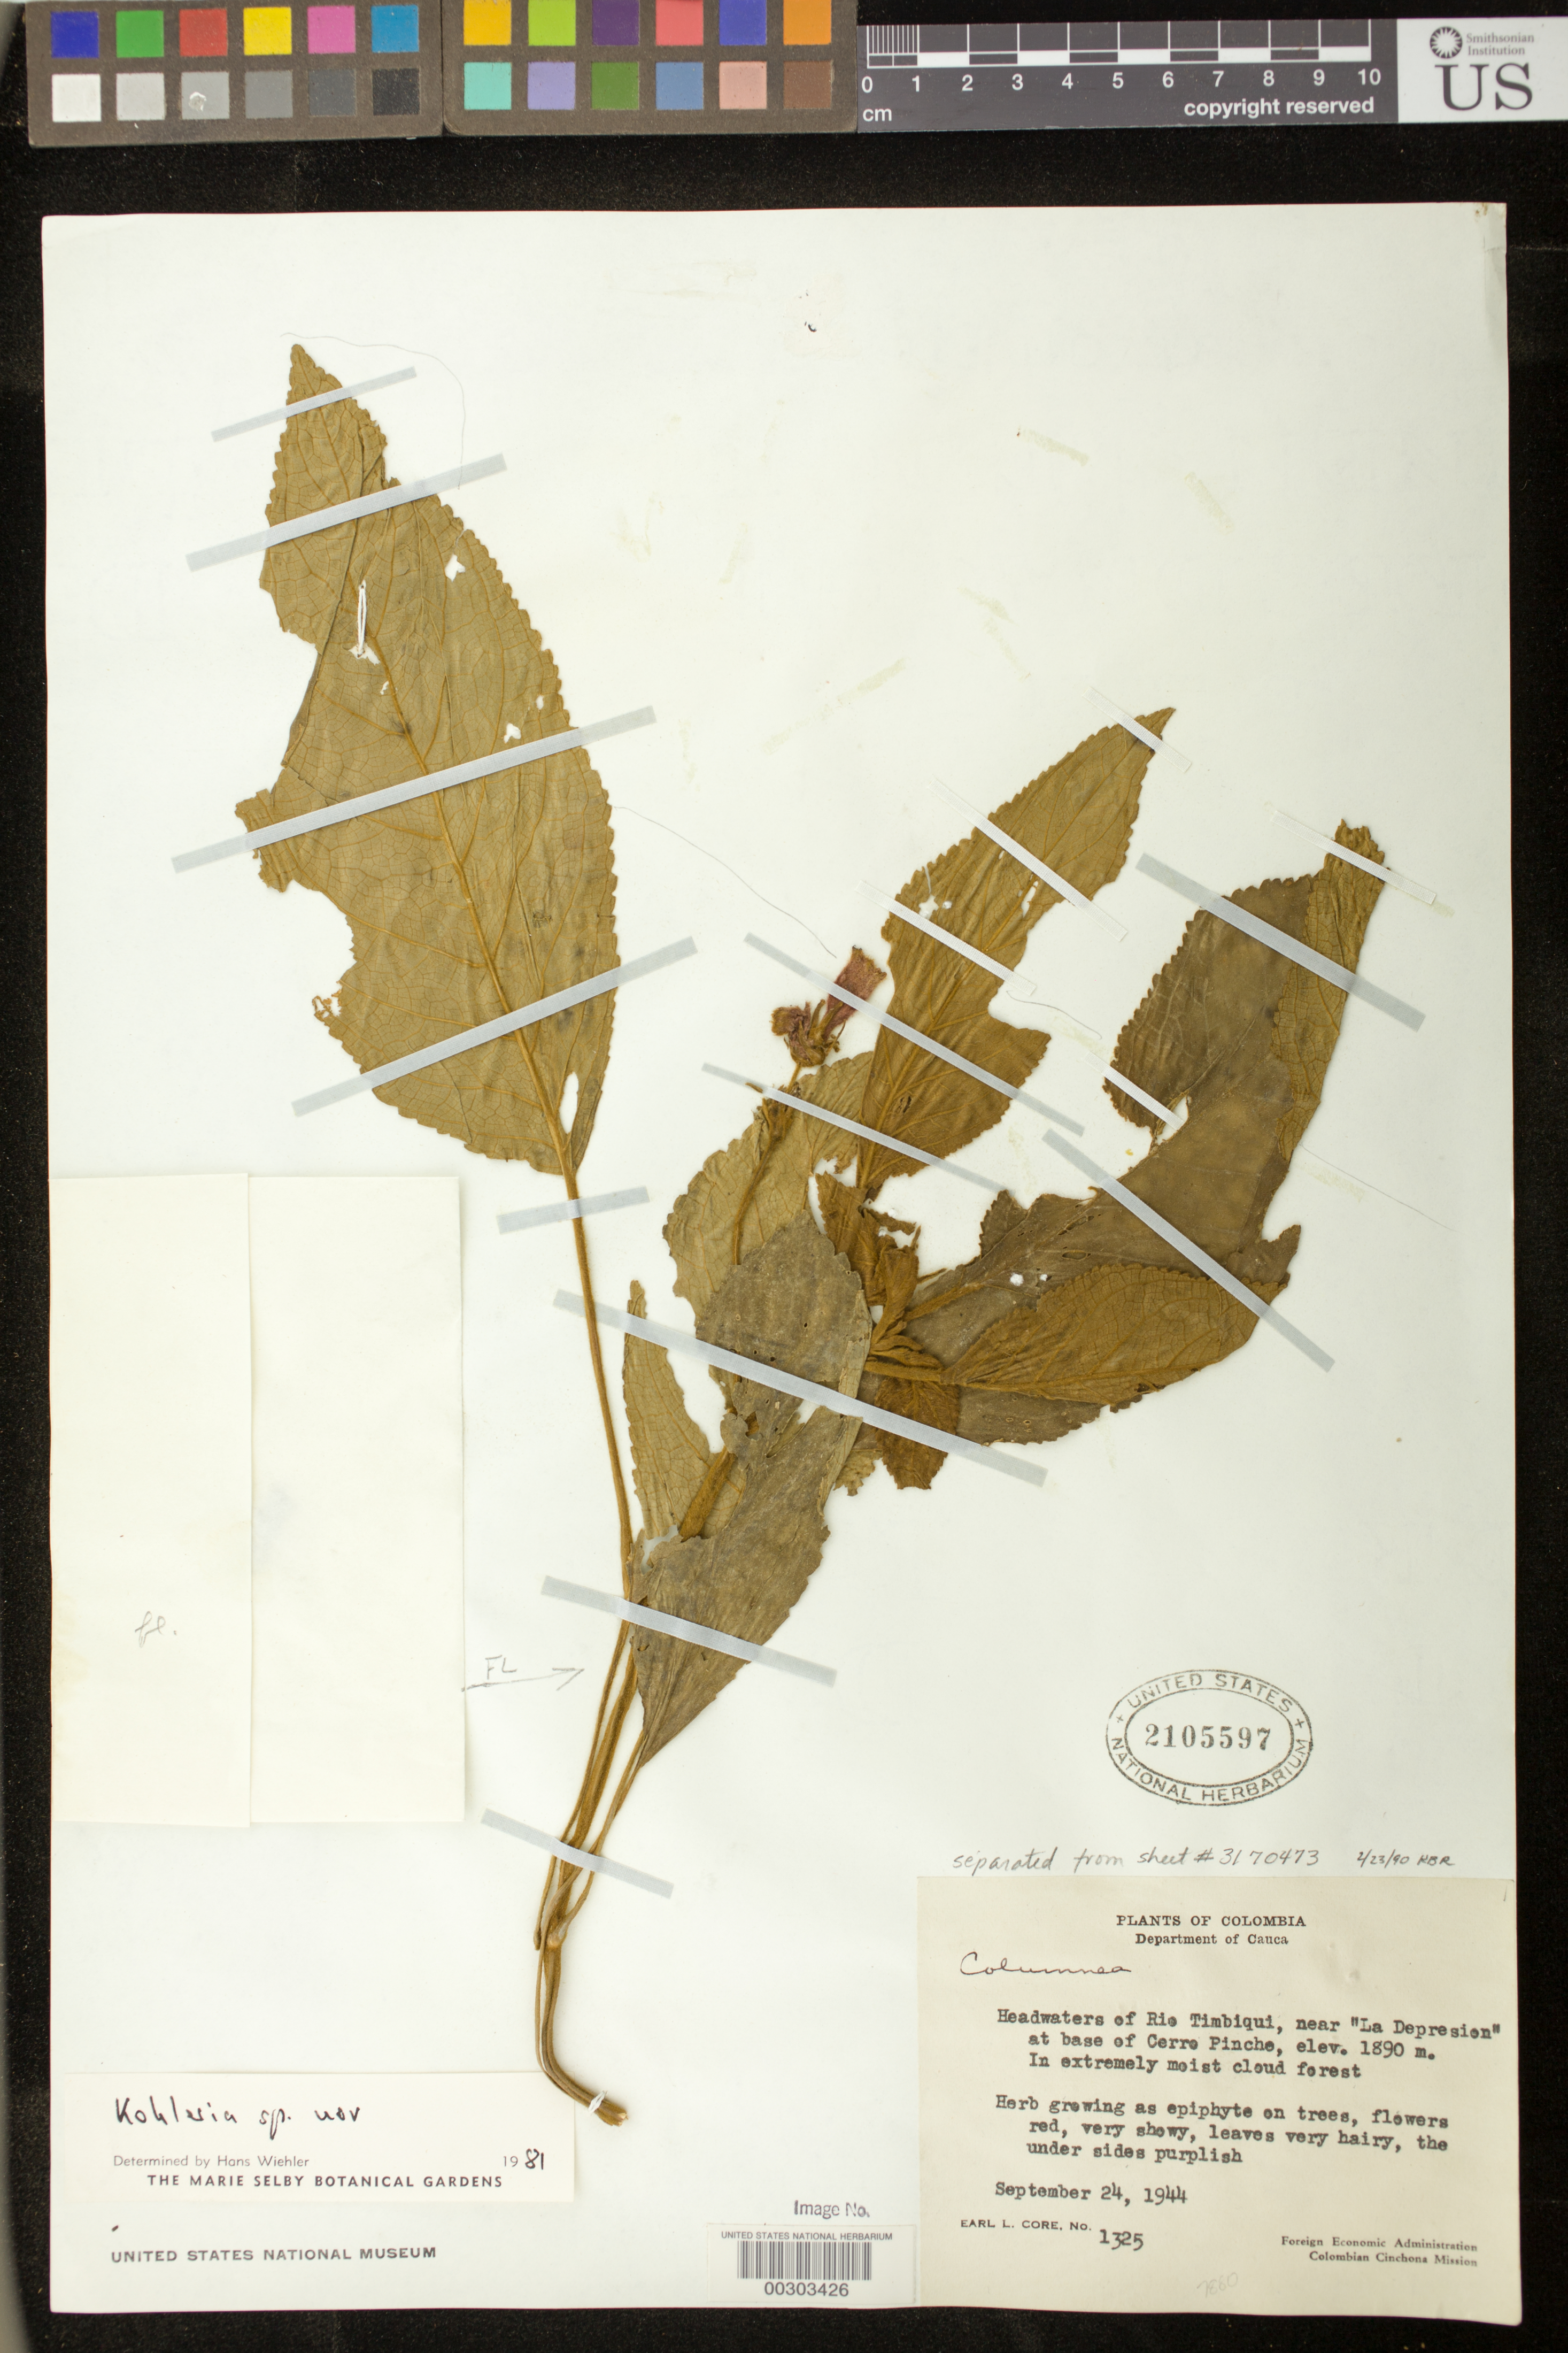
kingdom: Plantae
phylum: Tracheophyta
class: Magnoliopsida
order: Lamiales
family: Gesneriaceae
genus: Kohleria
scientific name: Kohleria sp.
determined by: Skog, Laurence E.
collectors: E. L. Core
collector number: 1325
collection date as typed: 24 Sep 1944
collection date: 1944-09-24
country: Colombia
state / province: Cauca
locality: Headwaters of Rio Timbiqui, near "La Depresion" at base of Cerro Pinche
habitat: In extremely moist cloud forest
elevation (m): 1890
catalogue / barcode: US 2105597